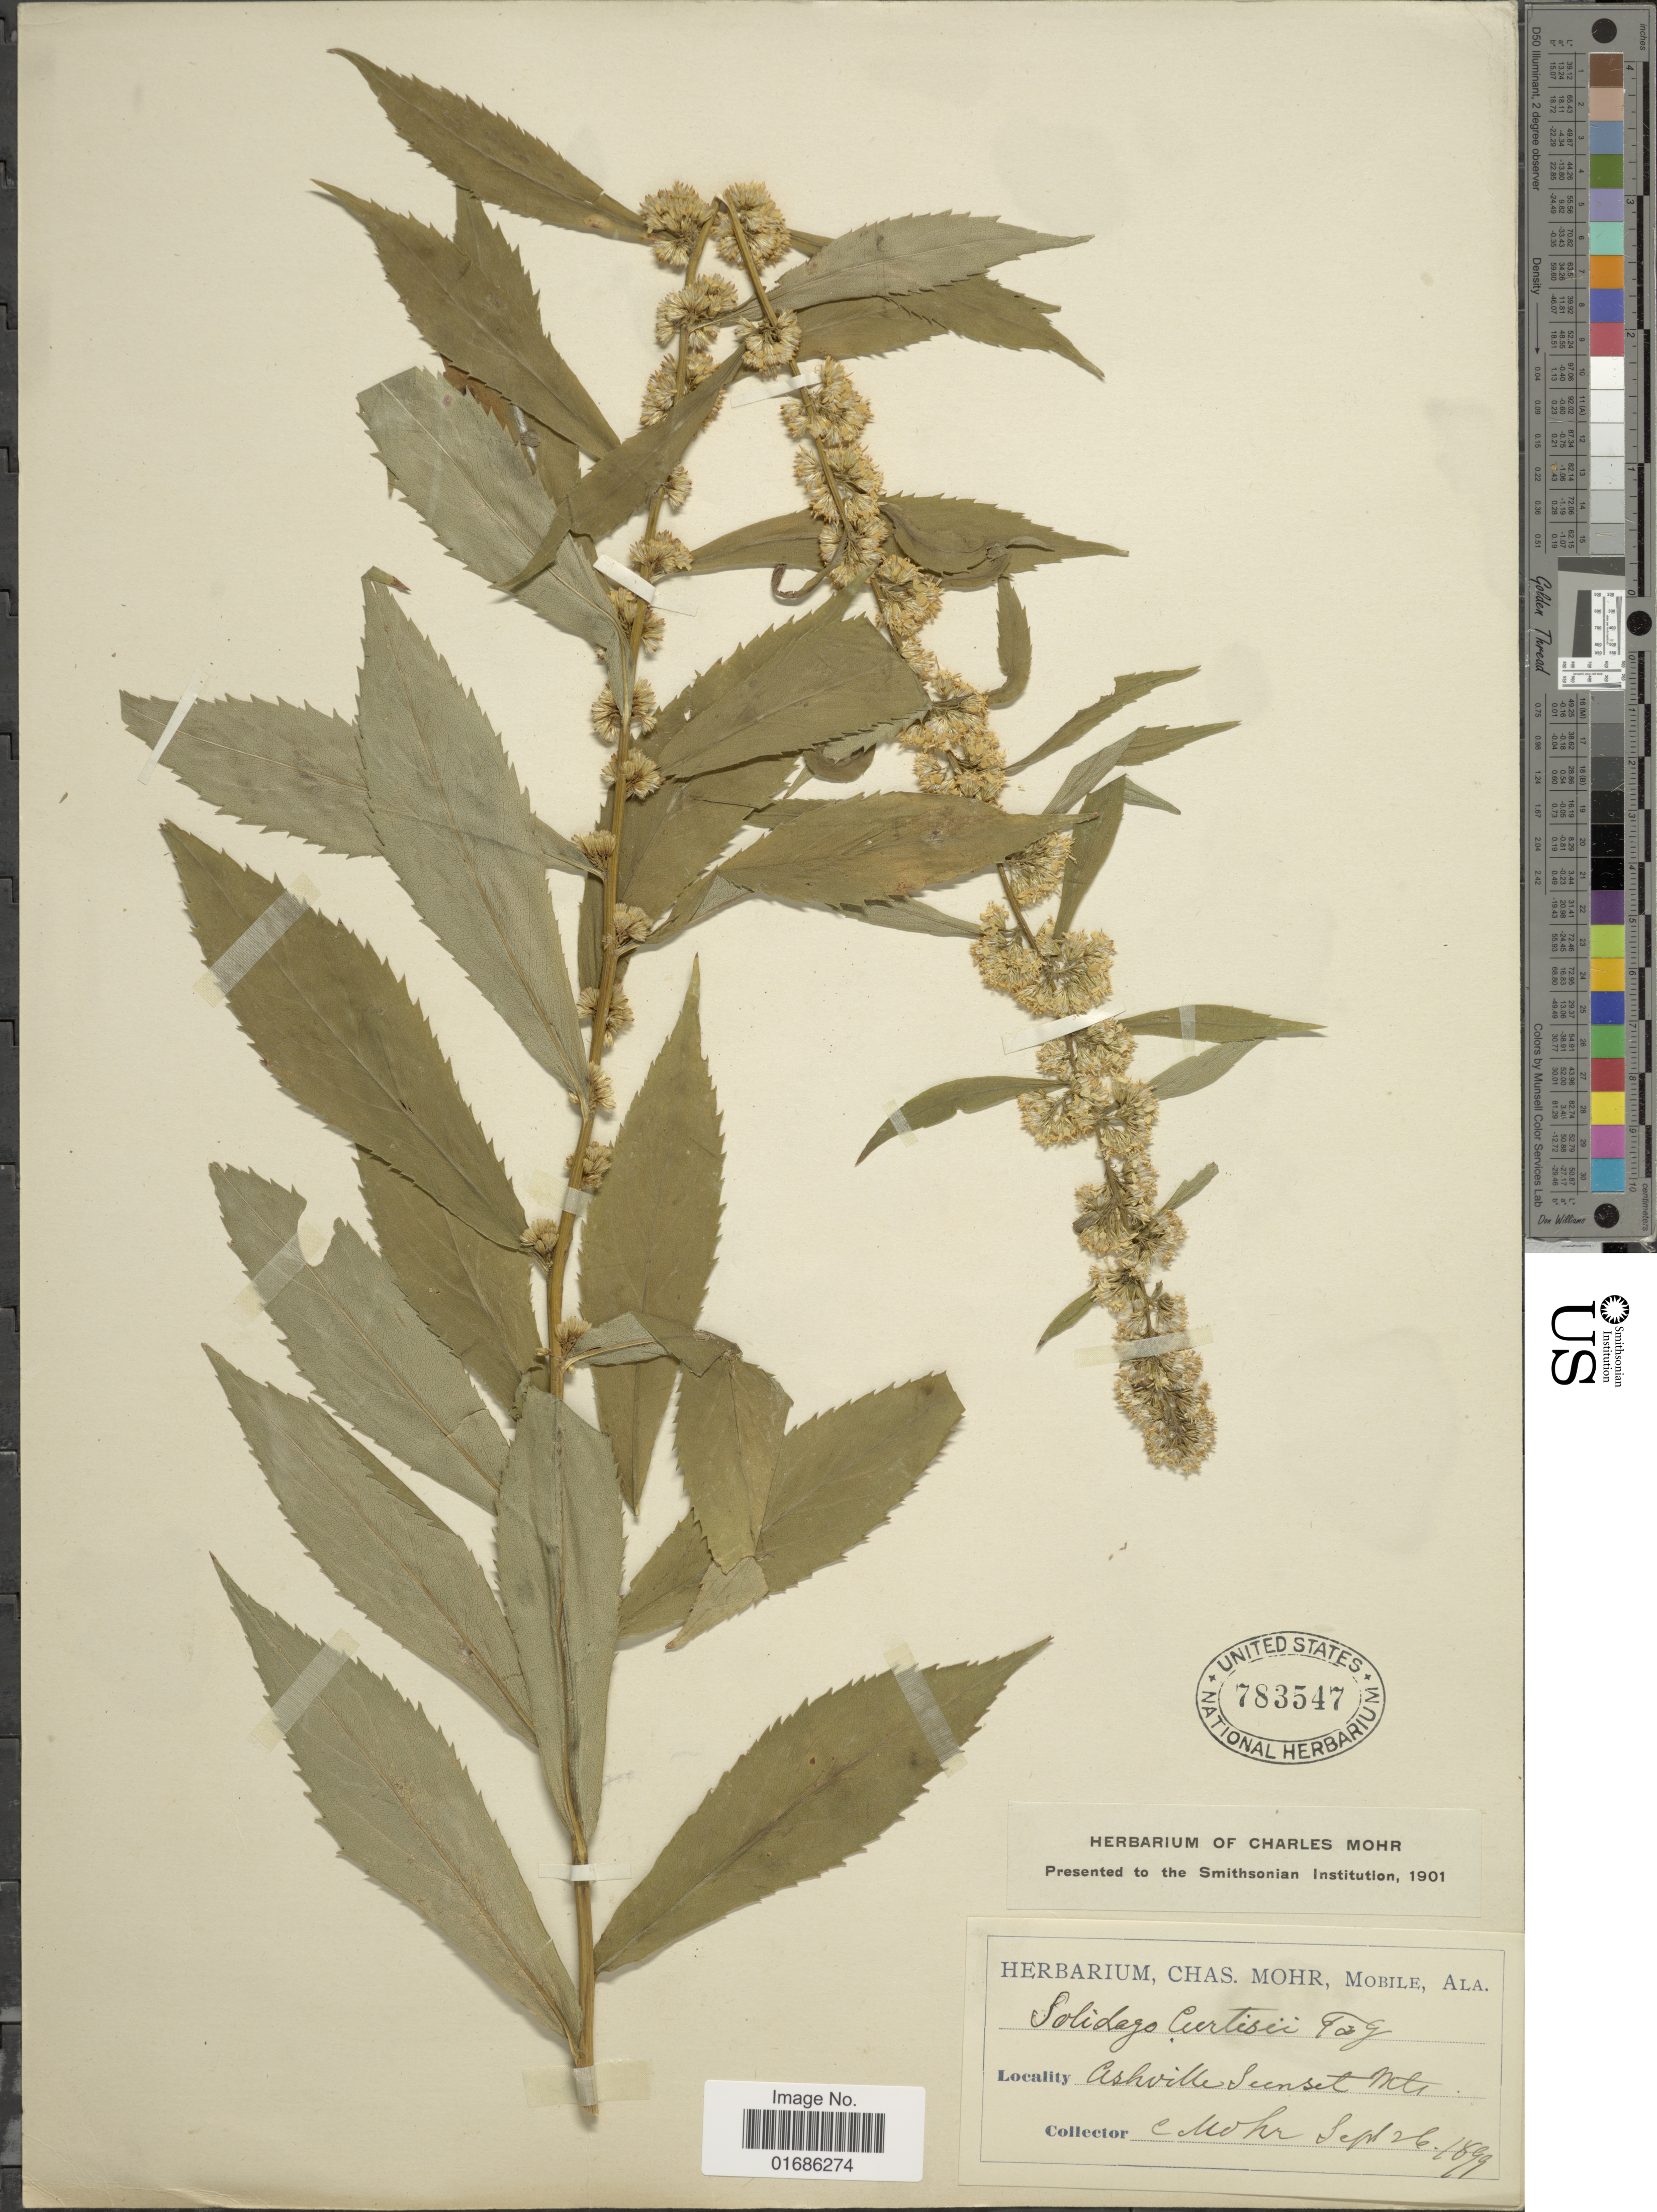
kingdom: Plantae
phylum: Tracheophyta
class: Magnoliopsida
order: Asterales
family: Asteraceae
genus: Solidago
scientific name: Solidago curtisii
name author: Torr. & A. Gray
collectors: C. T. Mohr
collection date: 1899-09-26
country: United States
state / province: North Carolina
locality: Ashville Sunset Mts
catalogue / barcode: US 783547